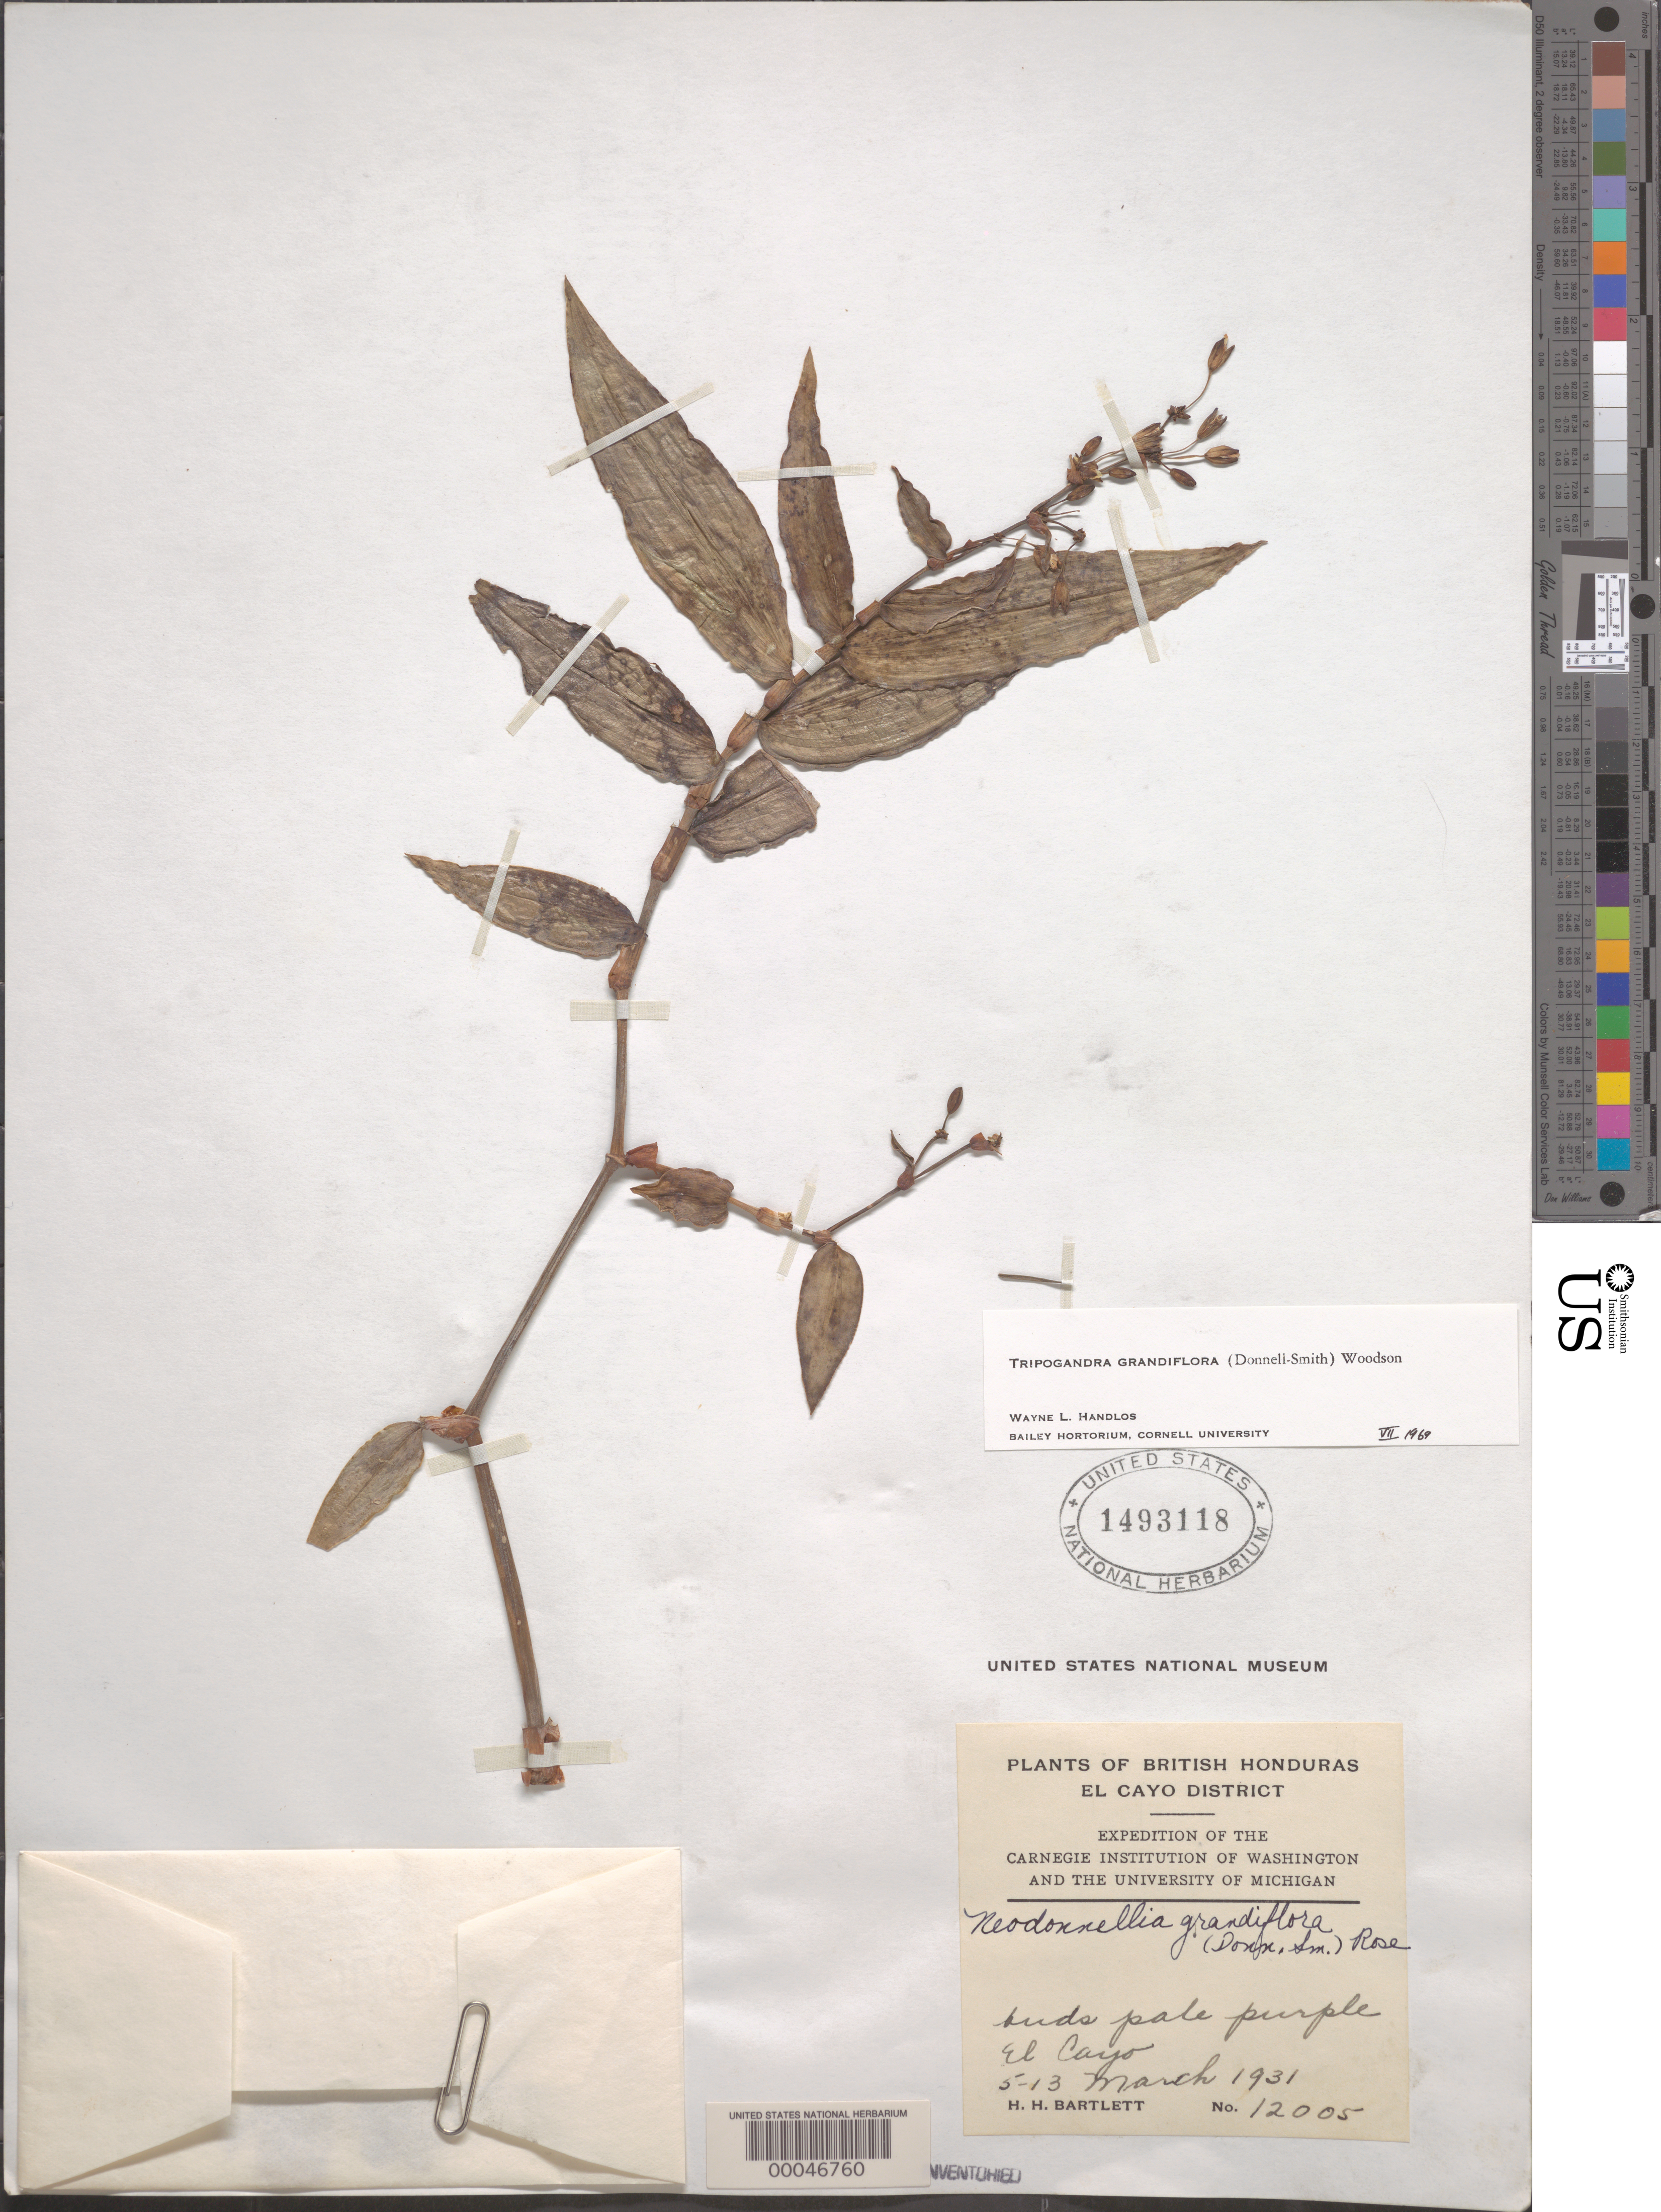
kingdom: Plantae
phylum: Tracheophyta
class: Liliopsida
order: Commelinales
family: Commelinaceae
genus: Tripogandra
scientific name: Tripogandra grandiflora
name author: (Donn. Sm.) Woodson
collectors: H. H. Bartlett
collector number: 12005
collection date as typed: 05 Mar 1931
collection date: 1931-03-05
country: Belize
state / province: Cayo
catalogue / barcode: US 1493118